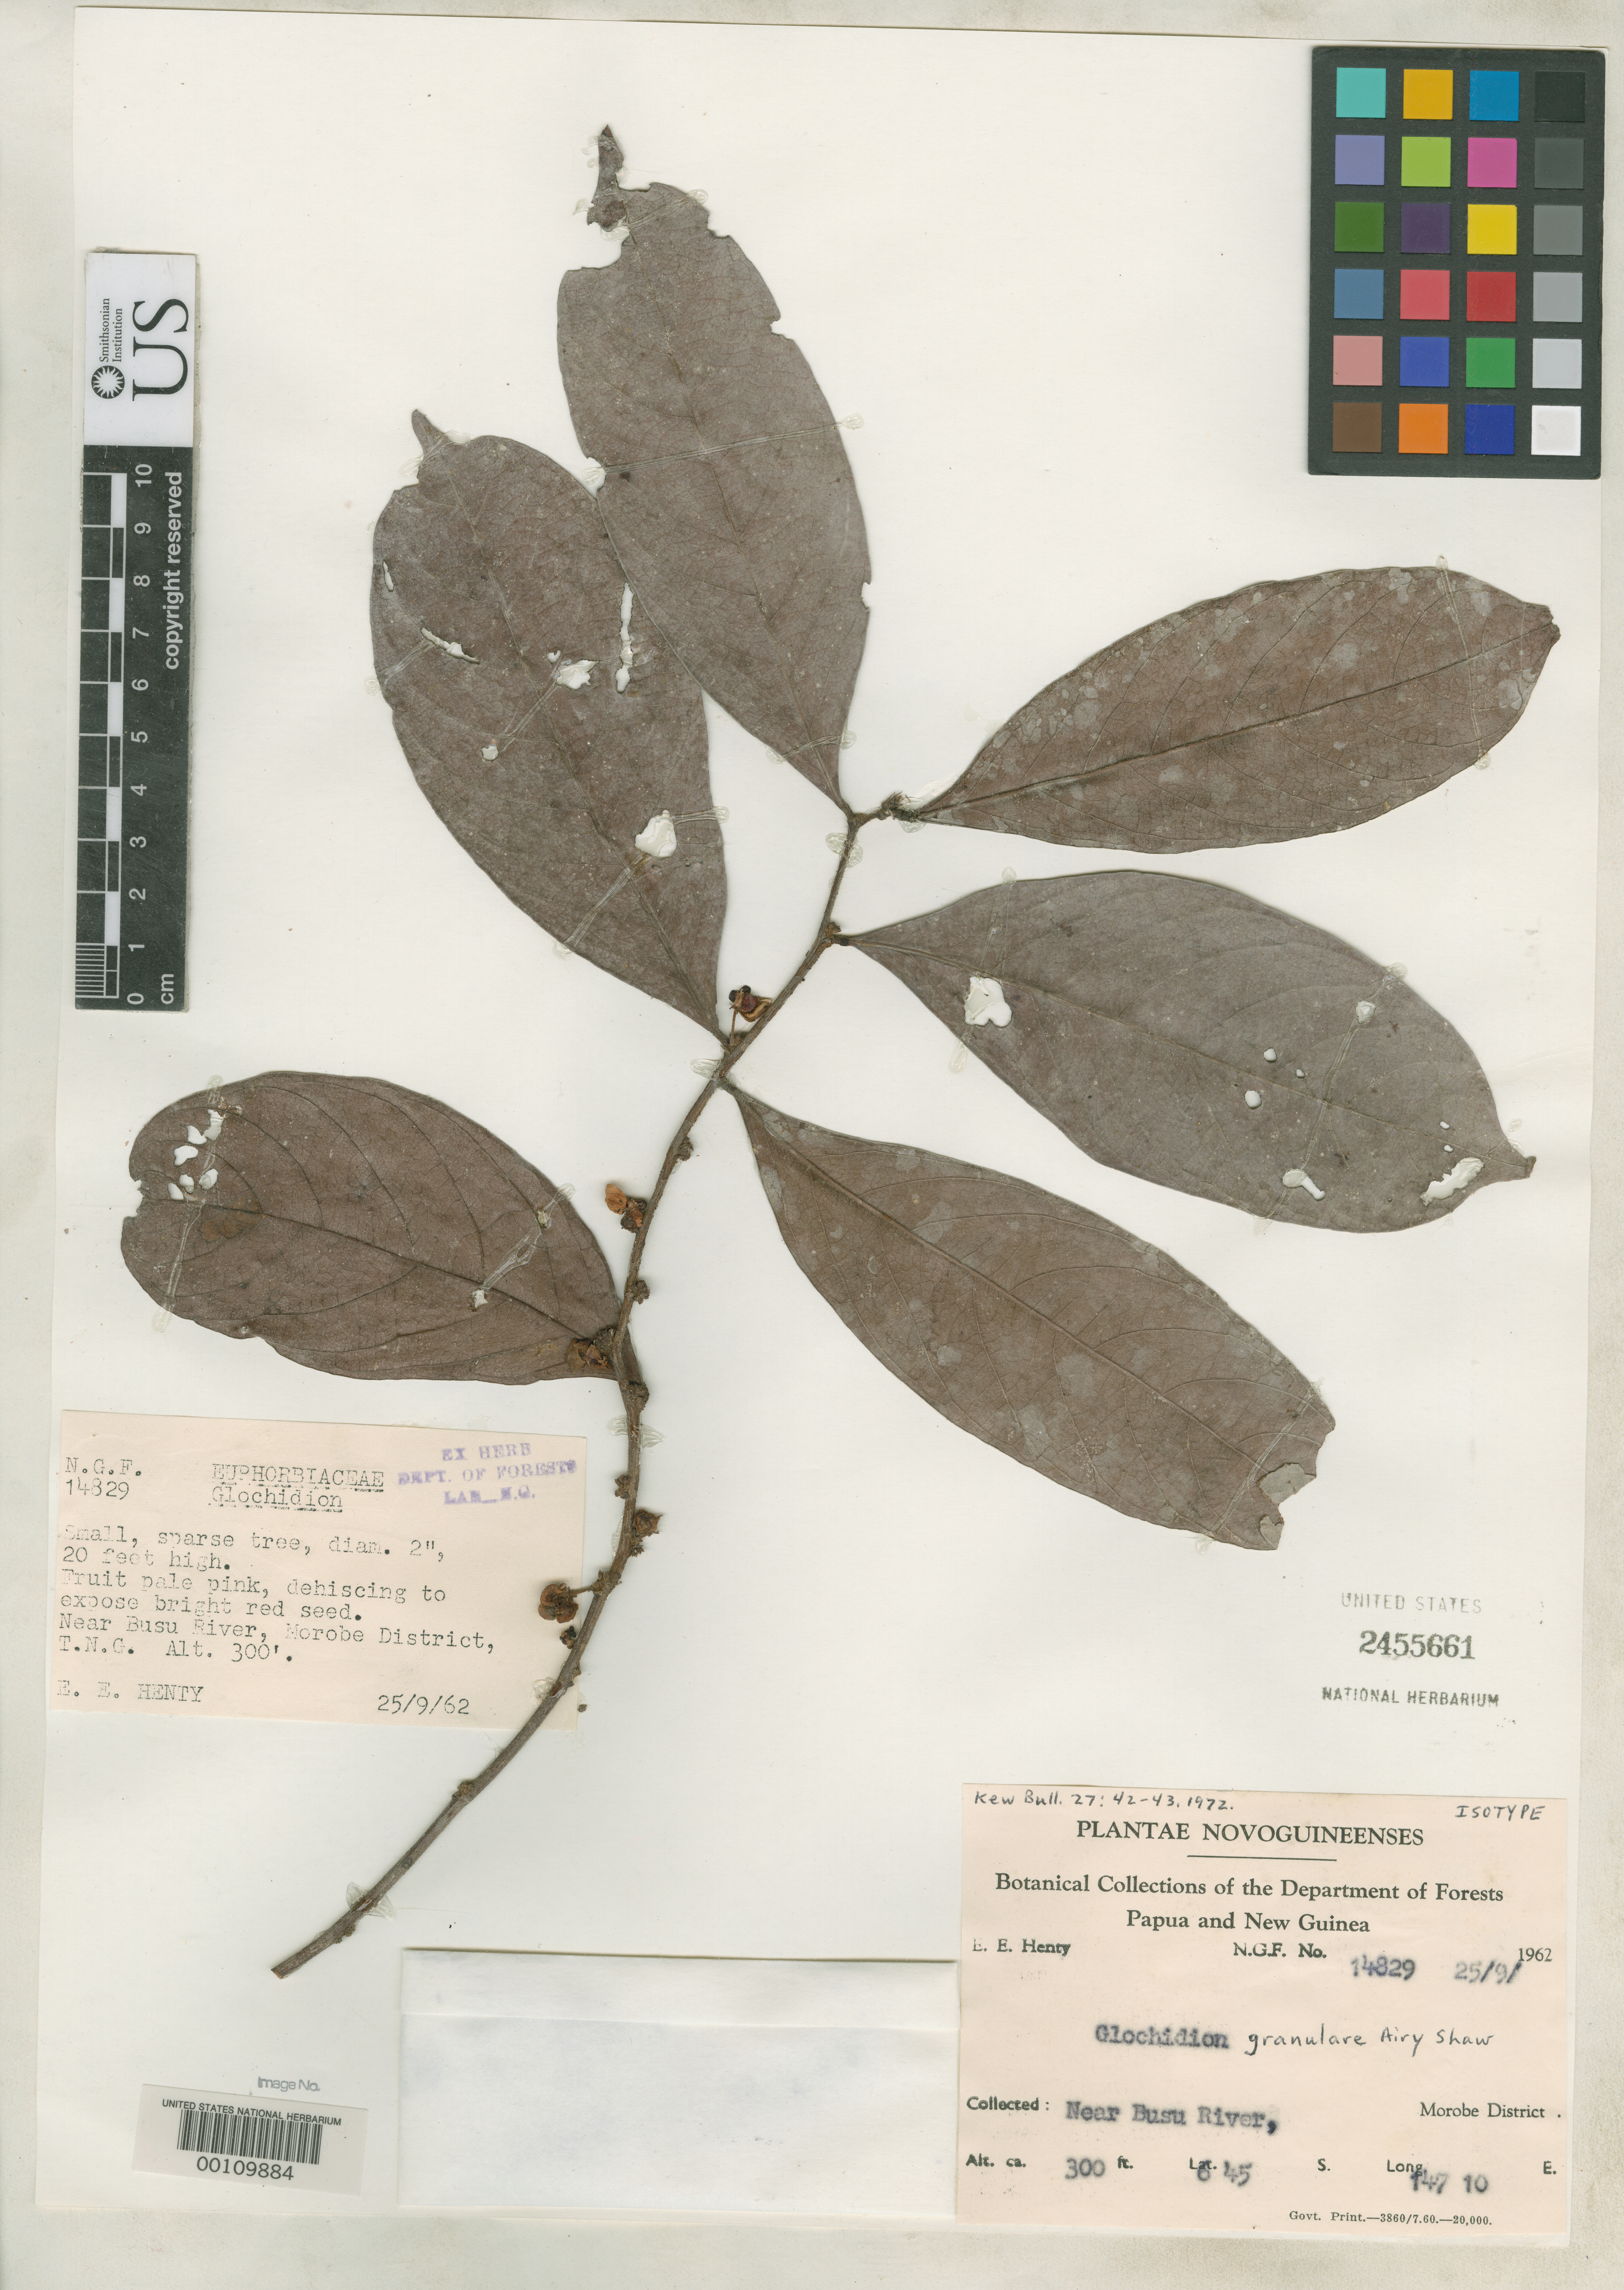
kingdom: Plantae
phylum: Tracheophyta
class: Magnoliopsida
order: Malpighiales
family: Phyllanthaceae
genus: Glochidion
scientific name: Glochidion granulare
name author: Airy Shaw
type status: Isotype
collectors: E. Henty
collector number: NGF 14829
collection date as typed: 25 Sep 1962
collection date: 1962-09-25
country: Papua New Guinea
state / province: Morobe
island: New Guinea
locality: Near Busu River.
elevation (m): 91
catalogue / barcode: US 2455661